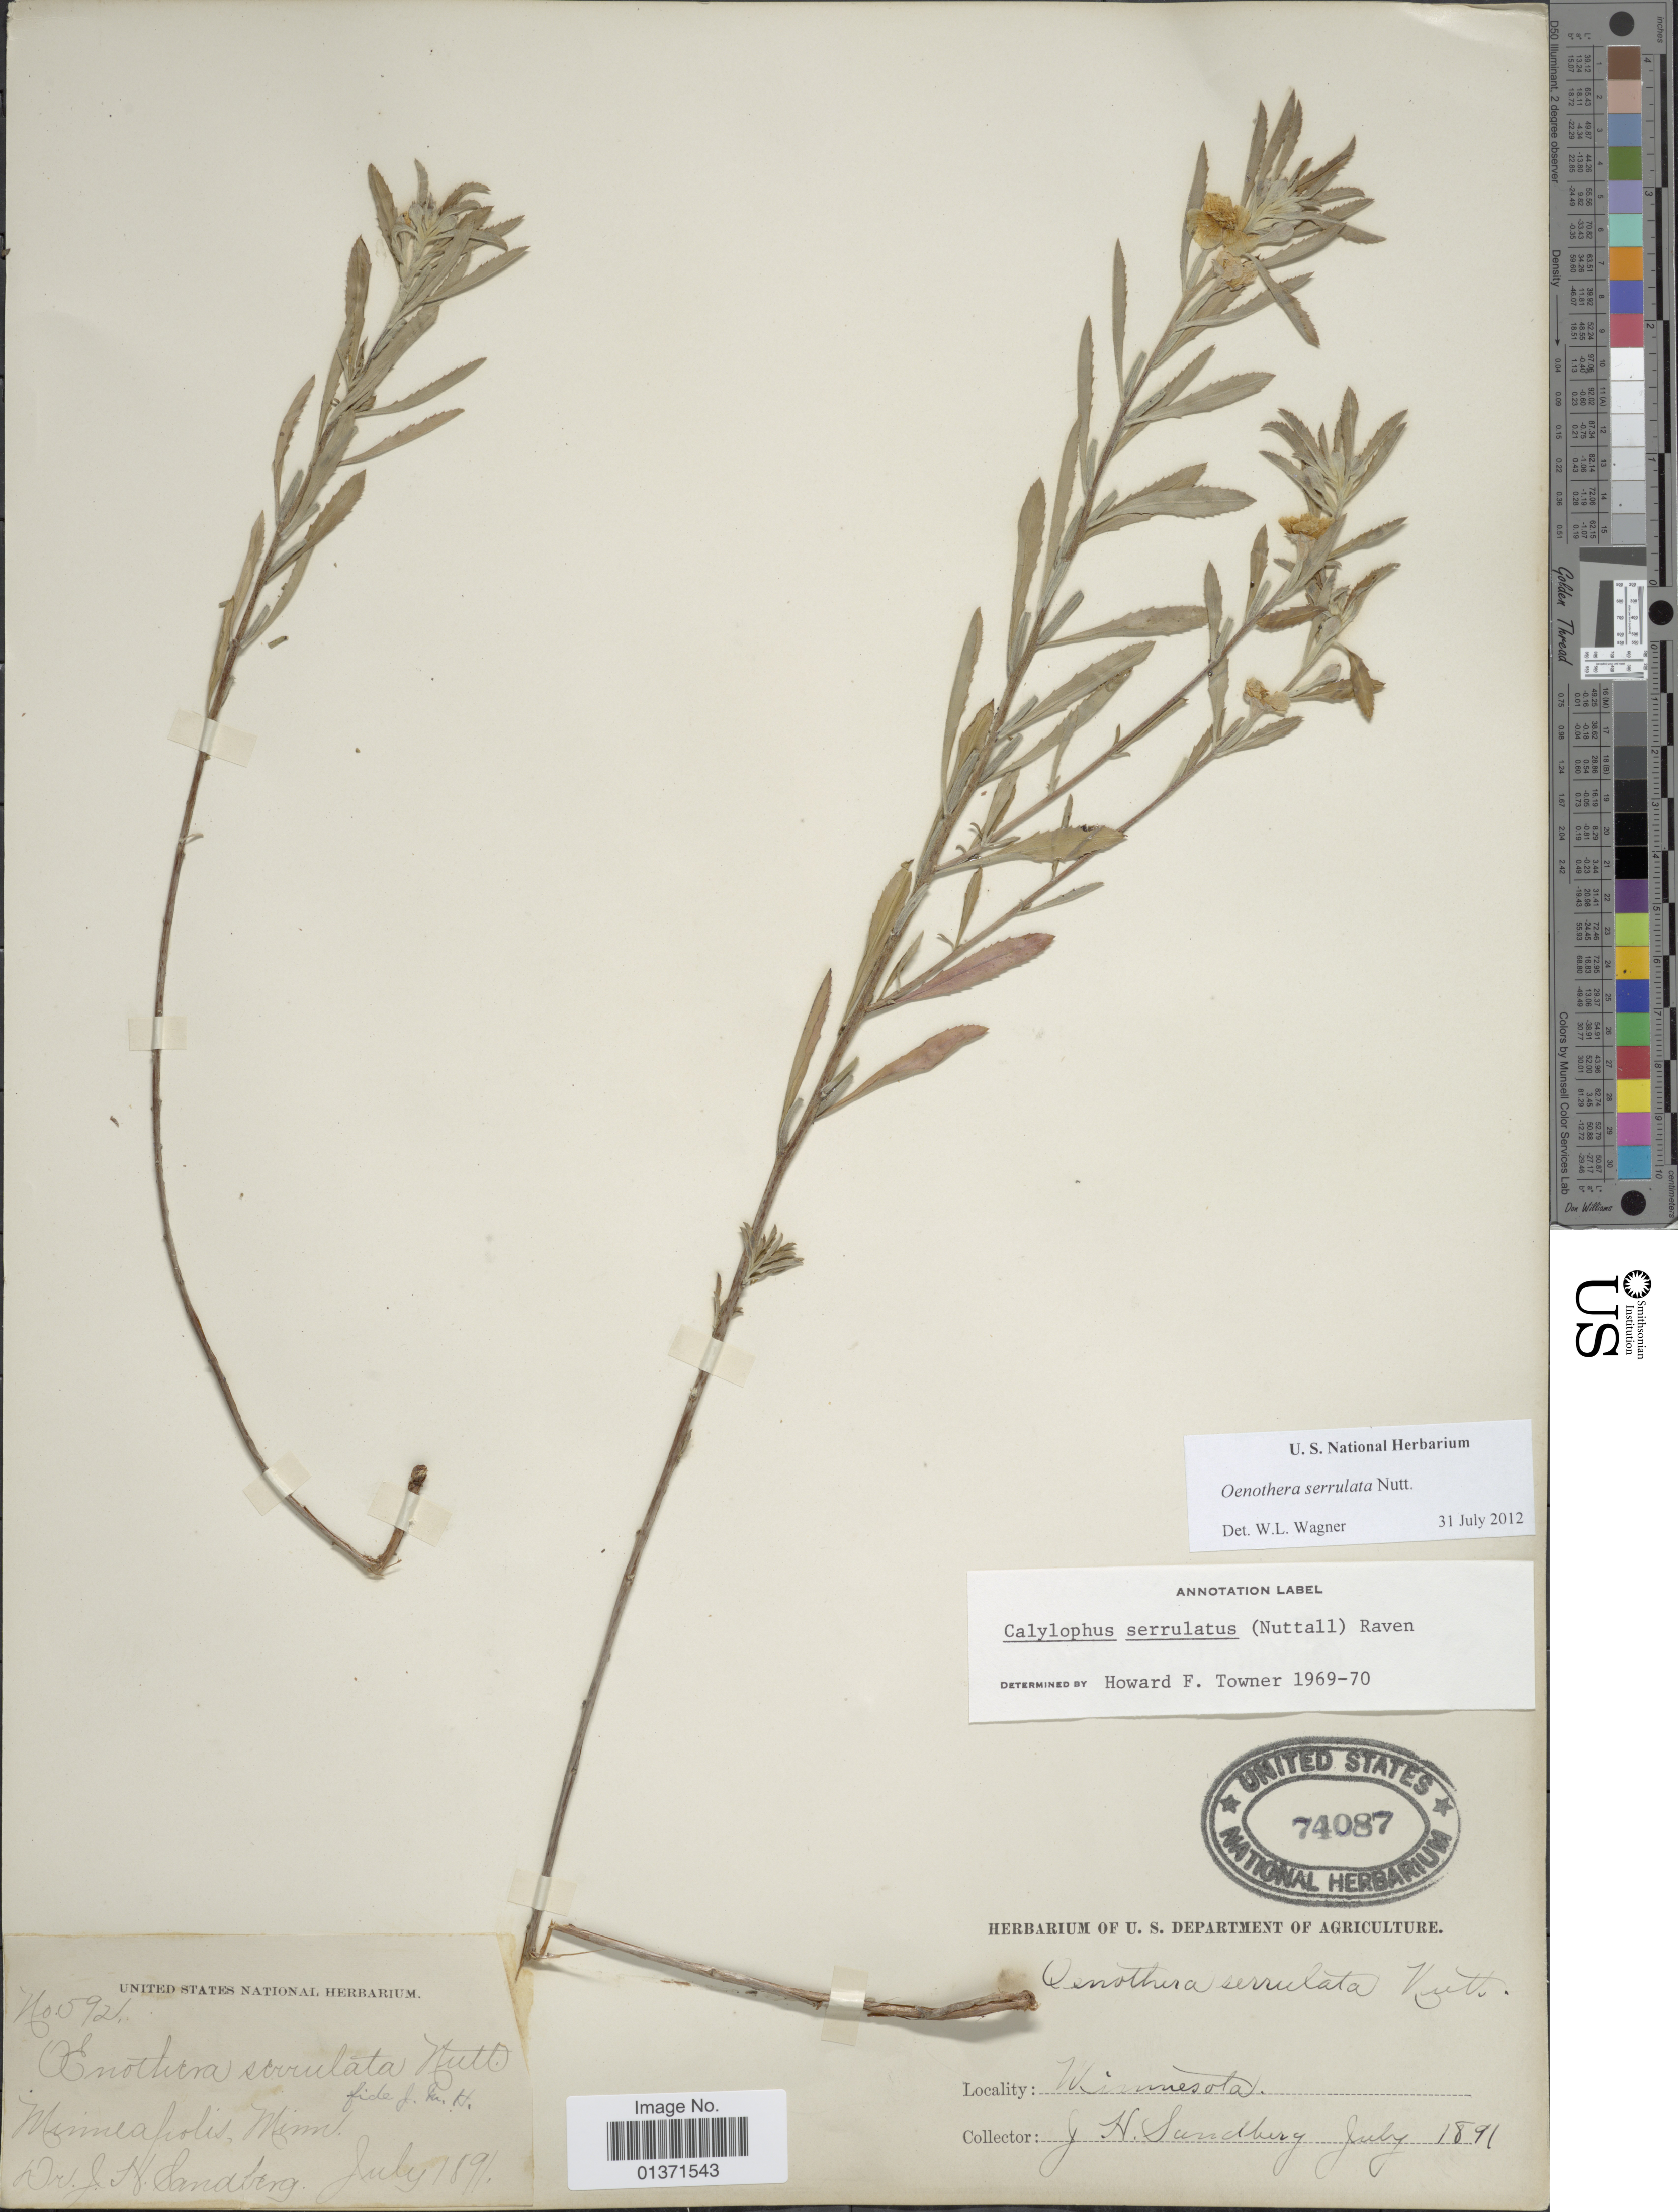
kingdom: Plantae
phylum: Tracheophyta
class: Magnoliopsida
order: Myrtales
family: Onagraceae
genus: Oenothera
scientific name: Oenothera serrulata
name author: Nutt.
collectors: J. H. Sandberg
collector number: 5921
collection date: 1891-07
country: United States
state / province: Minnesota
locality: Minneapolis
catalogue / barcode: US 74087